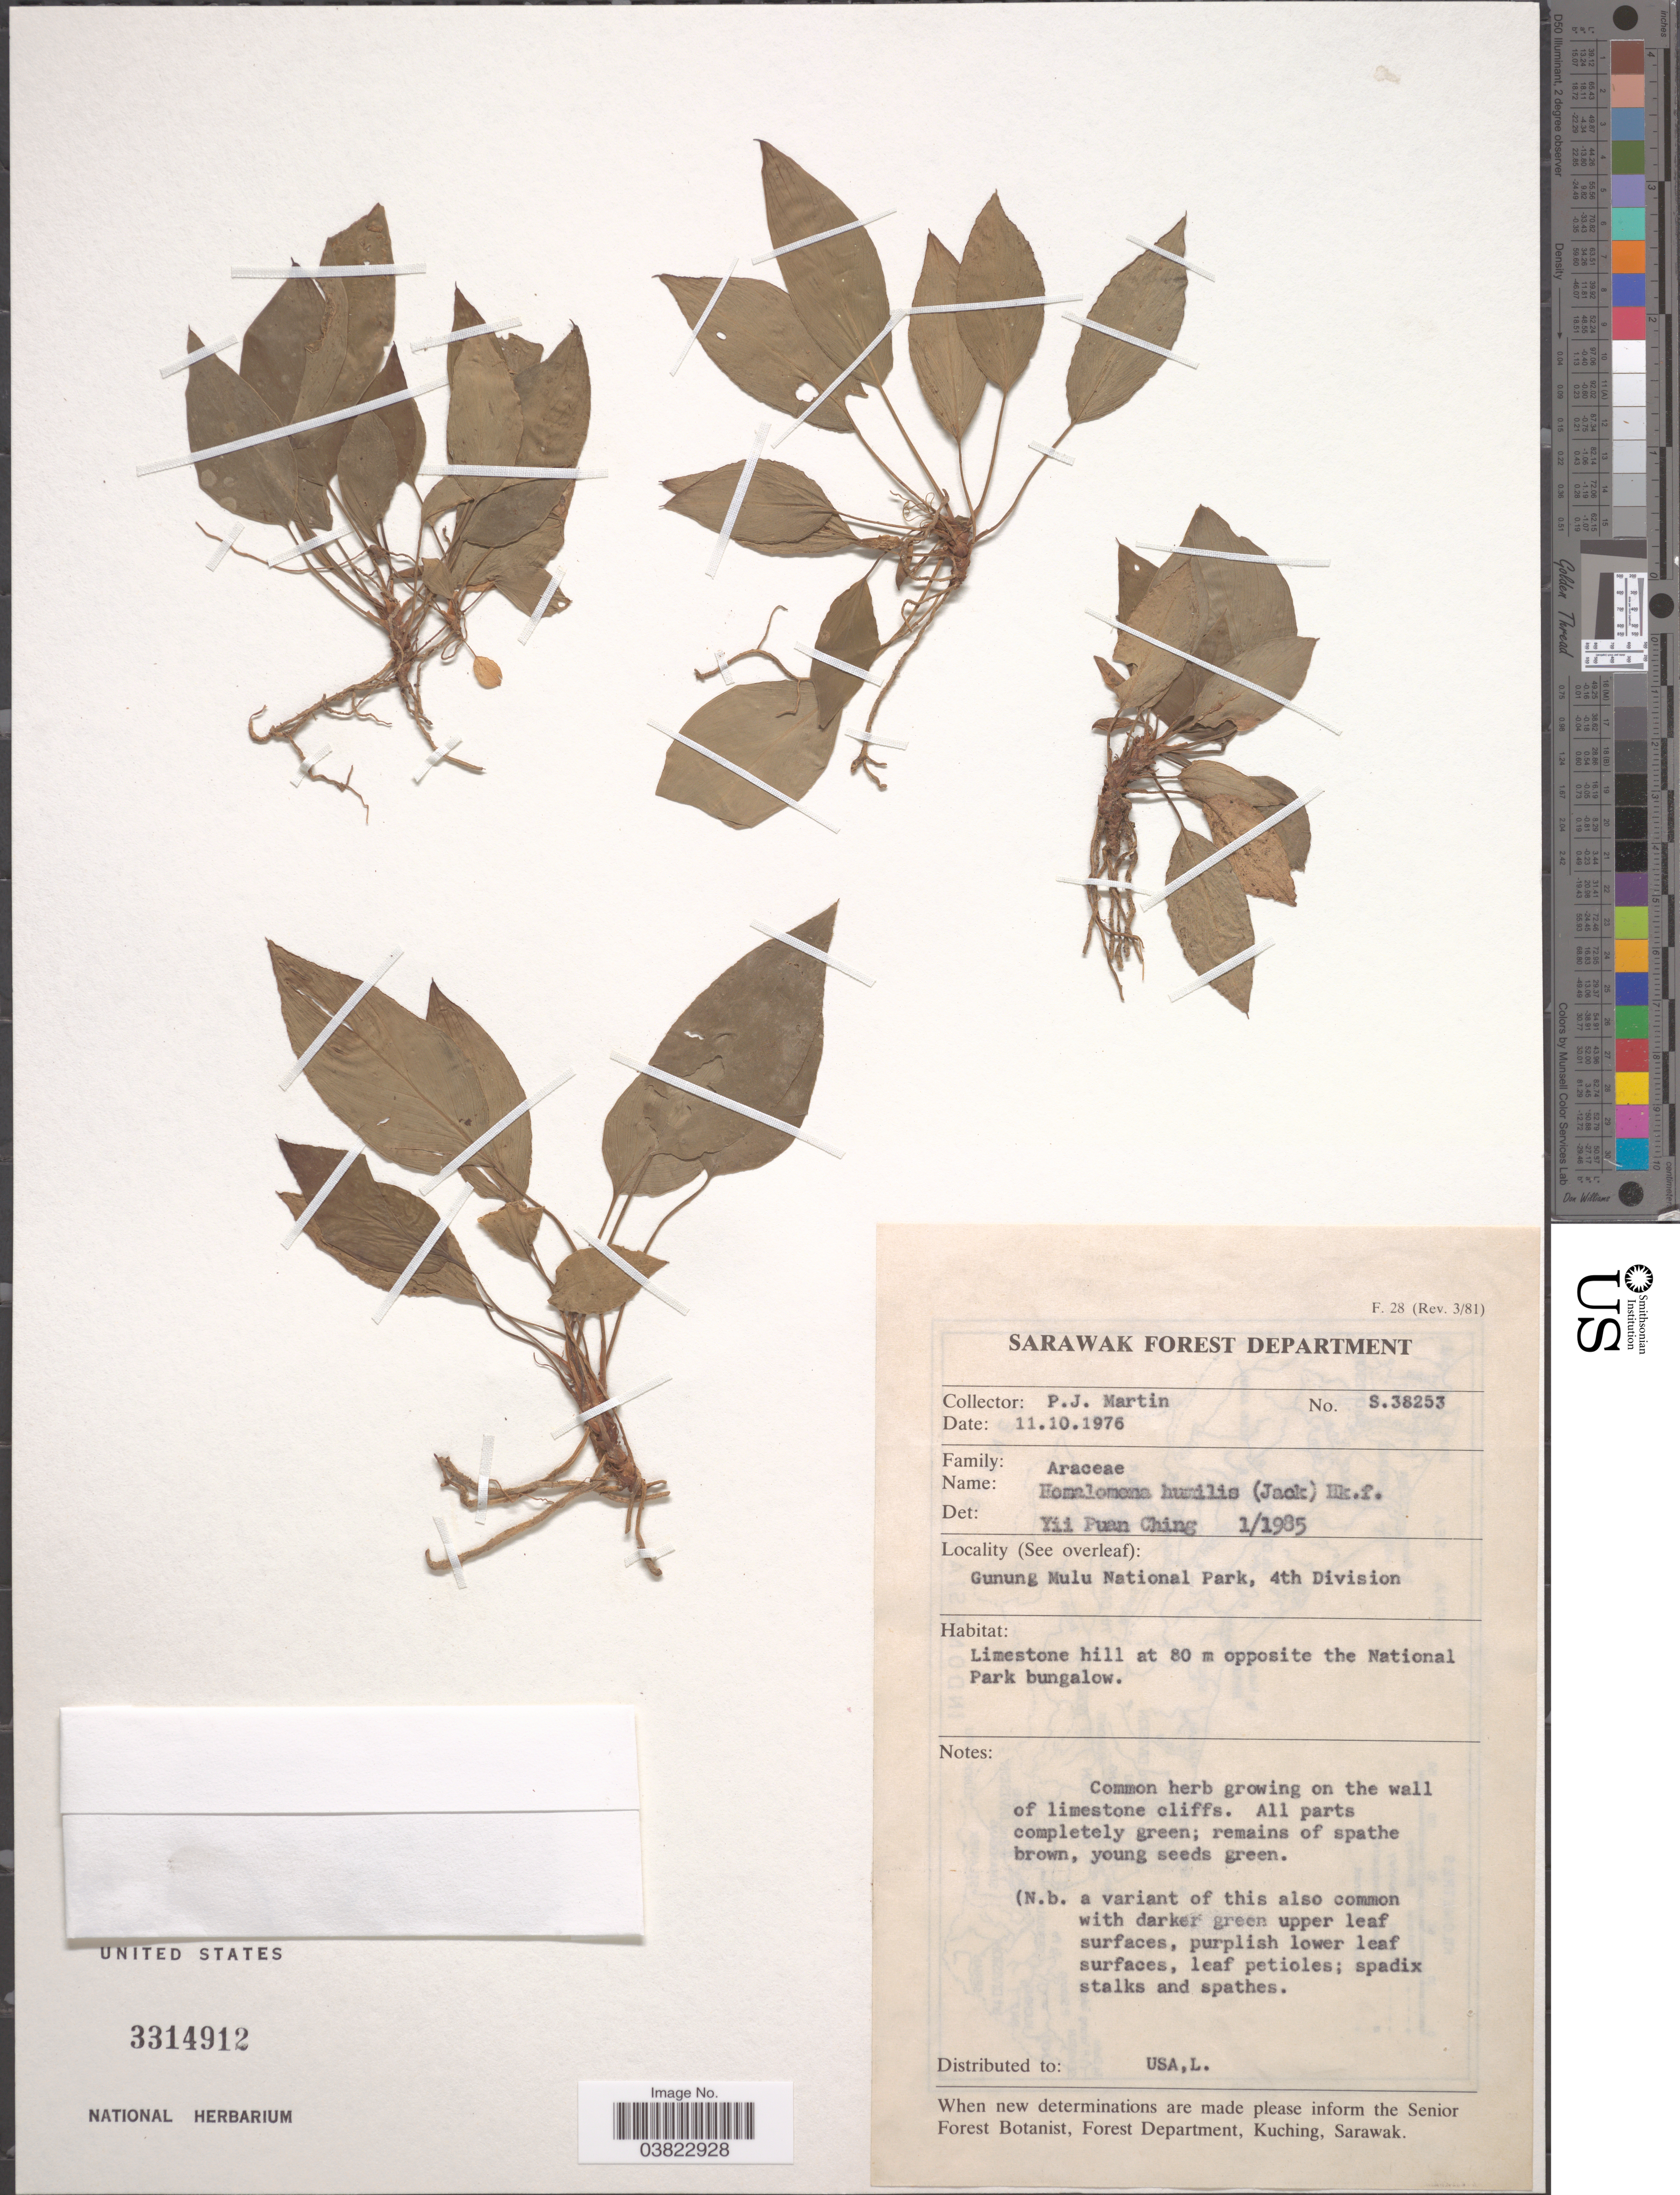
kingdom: Plantae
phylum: Tracheophyta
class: Liliopsida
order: Alismatales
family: Araceae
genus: Homalomena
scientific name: Homalomena humilis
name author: (Jack) Hook. f.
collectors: P. Martin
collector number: S.38253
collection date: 1976-10-11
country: Malaysia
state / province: Sarawak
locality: Gunung Mulu National Park, 4th Division. Limestone hill opposite the National Park bungalow.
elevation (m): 80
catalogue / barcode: US 3314912